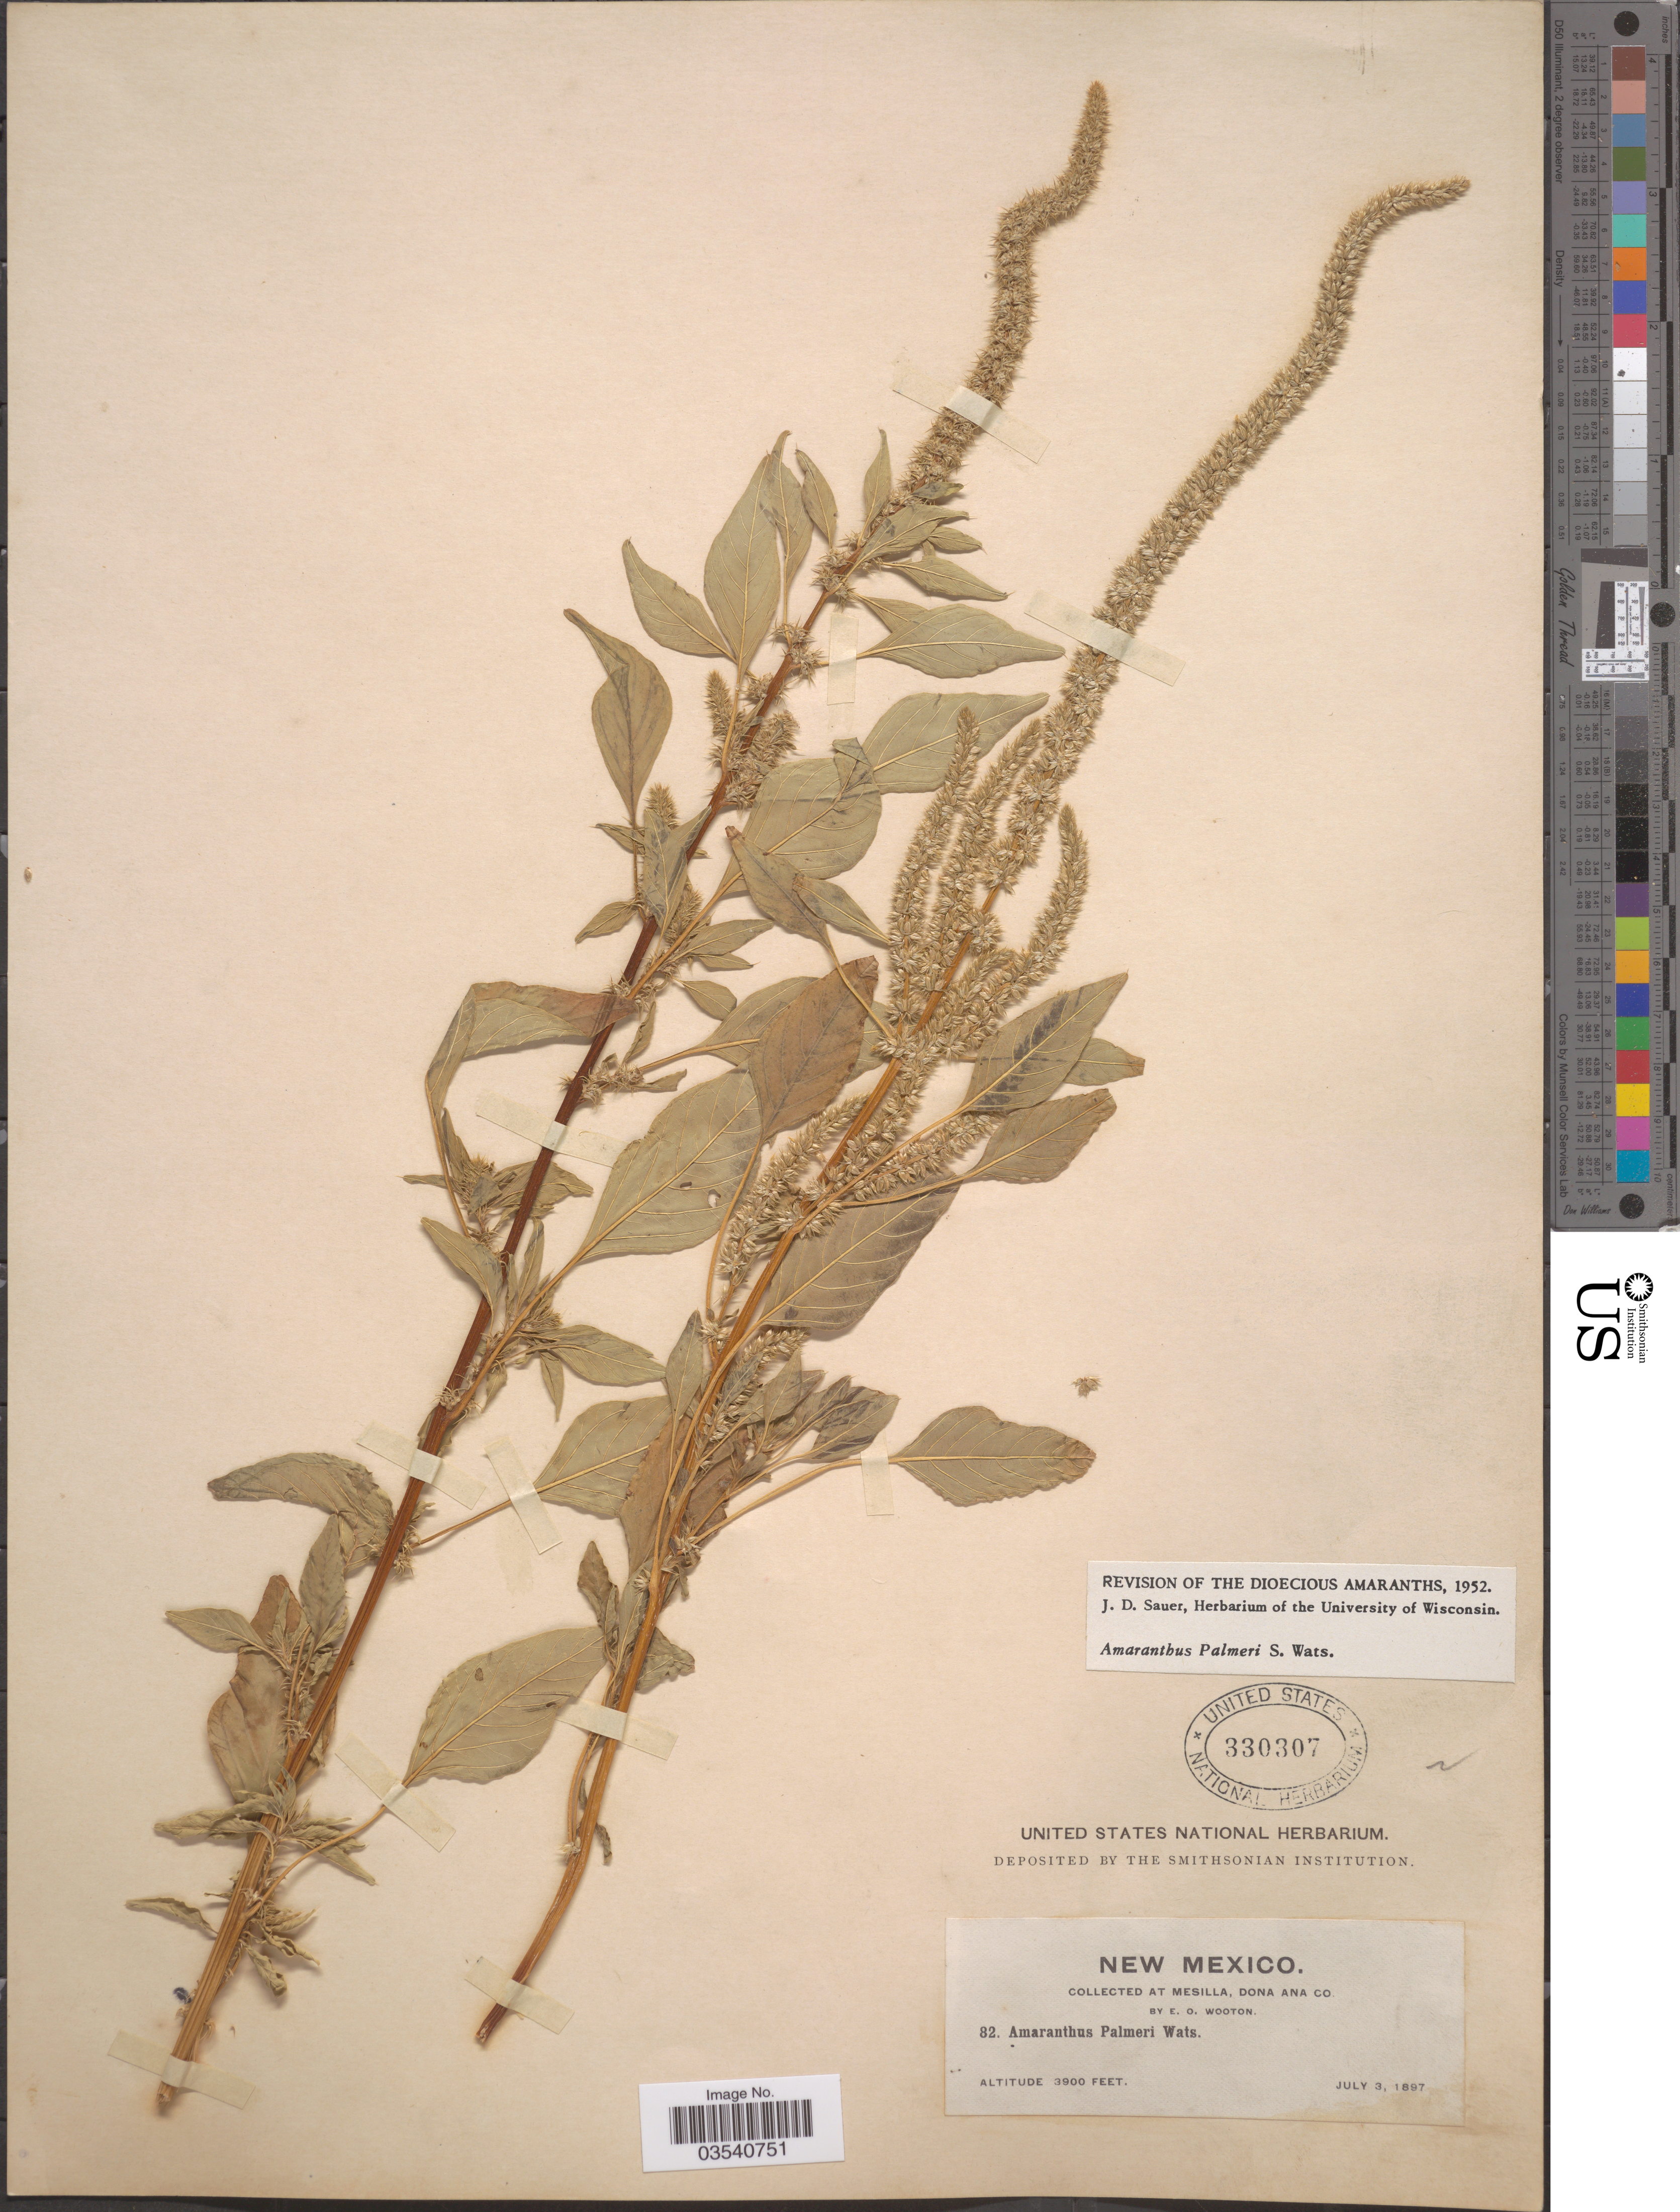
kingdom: Plantae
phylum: Tracheophyta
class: Magnoliopsida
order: Caryophyllales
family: Amaranthaceae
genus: Amaranthus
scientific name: Amaranthus palmeri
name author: S. Watson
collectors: E. O. Wooton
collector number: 82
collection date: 1897-07-03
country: United States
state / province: New Mexico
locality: At Mesilla, Dona Ana Co.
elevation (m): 1189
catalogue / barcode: US 330307